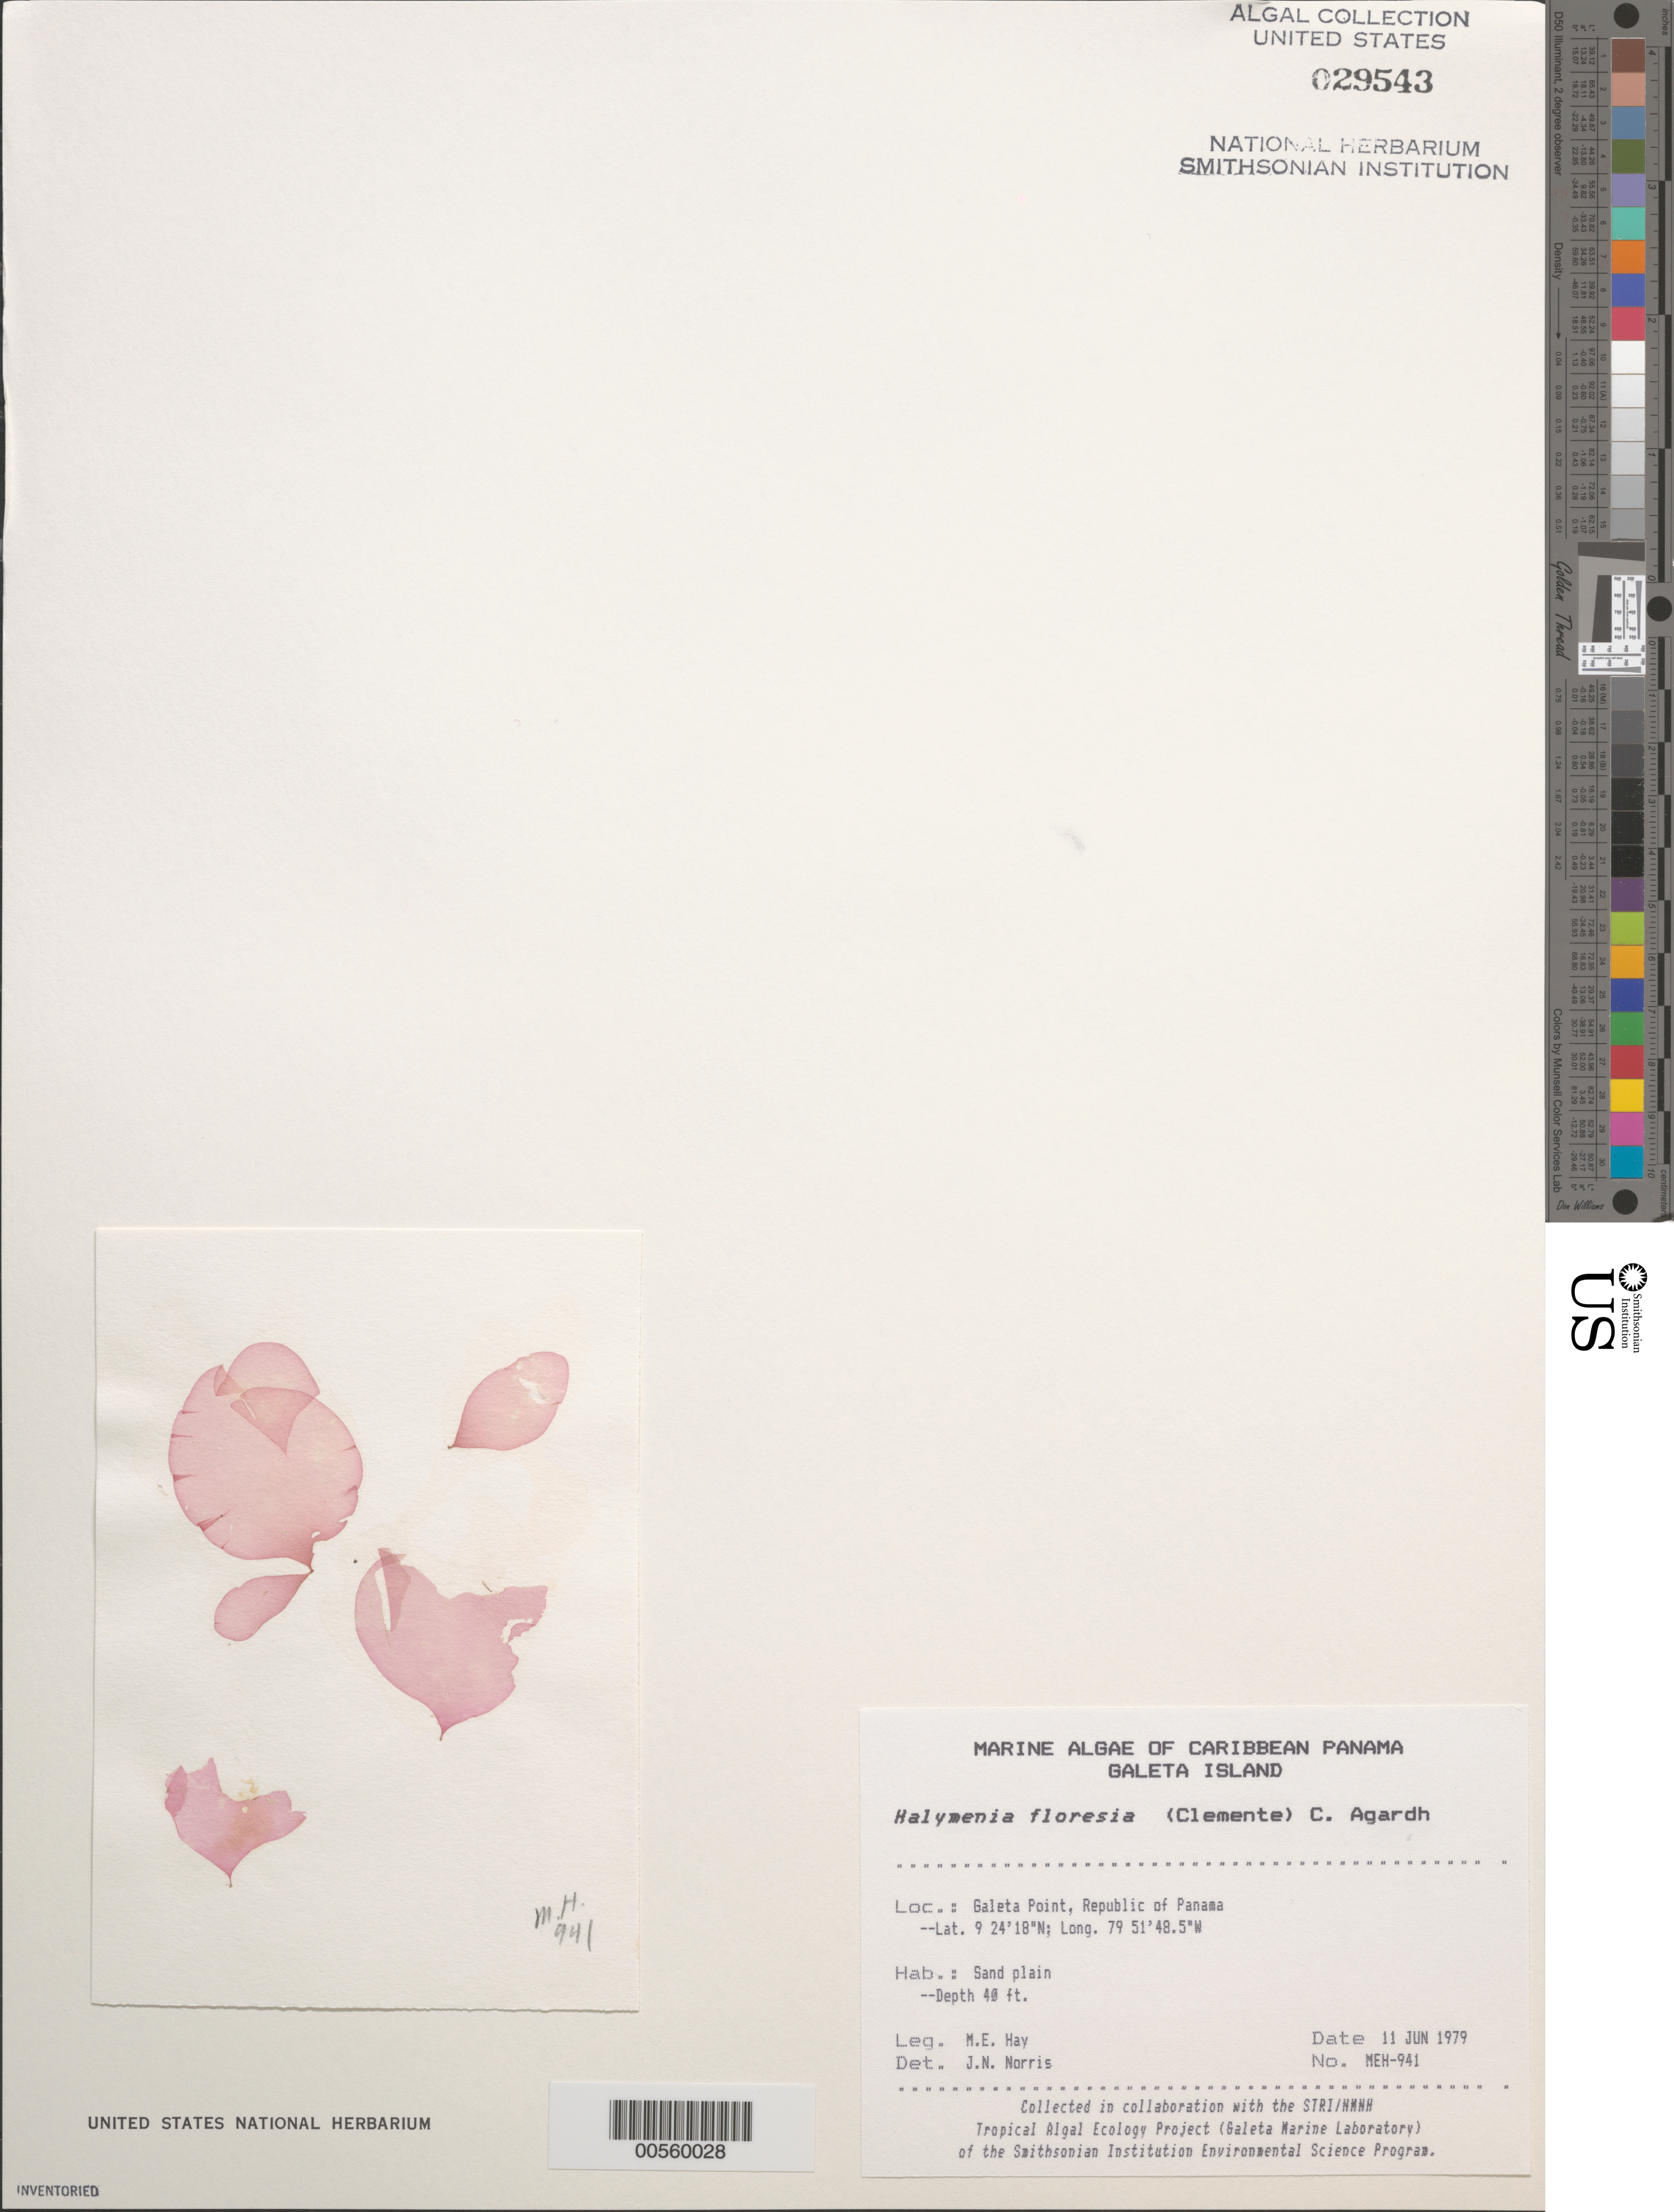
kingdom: Plantae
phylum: Rhodophyta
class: Florideophyceae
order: Halymeniales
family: Halymeniaceae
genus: Halymenia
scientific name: Halymenia floresii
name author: (Clemente) C. Agardh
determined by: Norris, James N.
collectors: M. E. Hay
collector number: MEH-941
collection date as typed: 11 Jun 1979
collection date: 1979-06-11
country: Panama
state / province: Colón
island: Galeta Island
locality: Galeta Point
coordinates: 9 24' 18" N, 79 51' 48.5" W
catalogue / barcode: US 29543